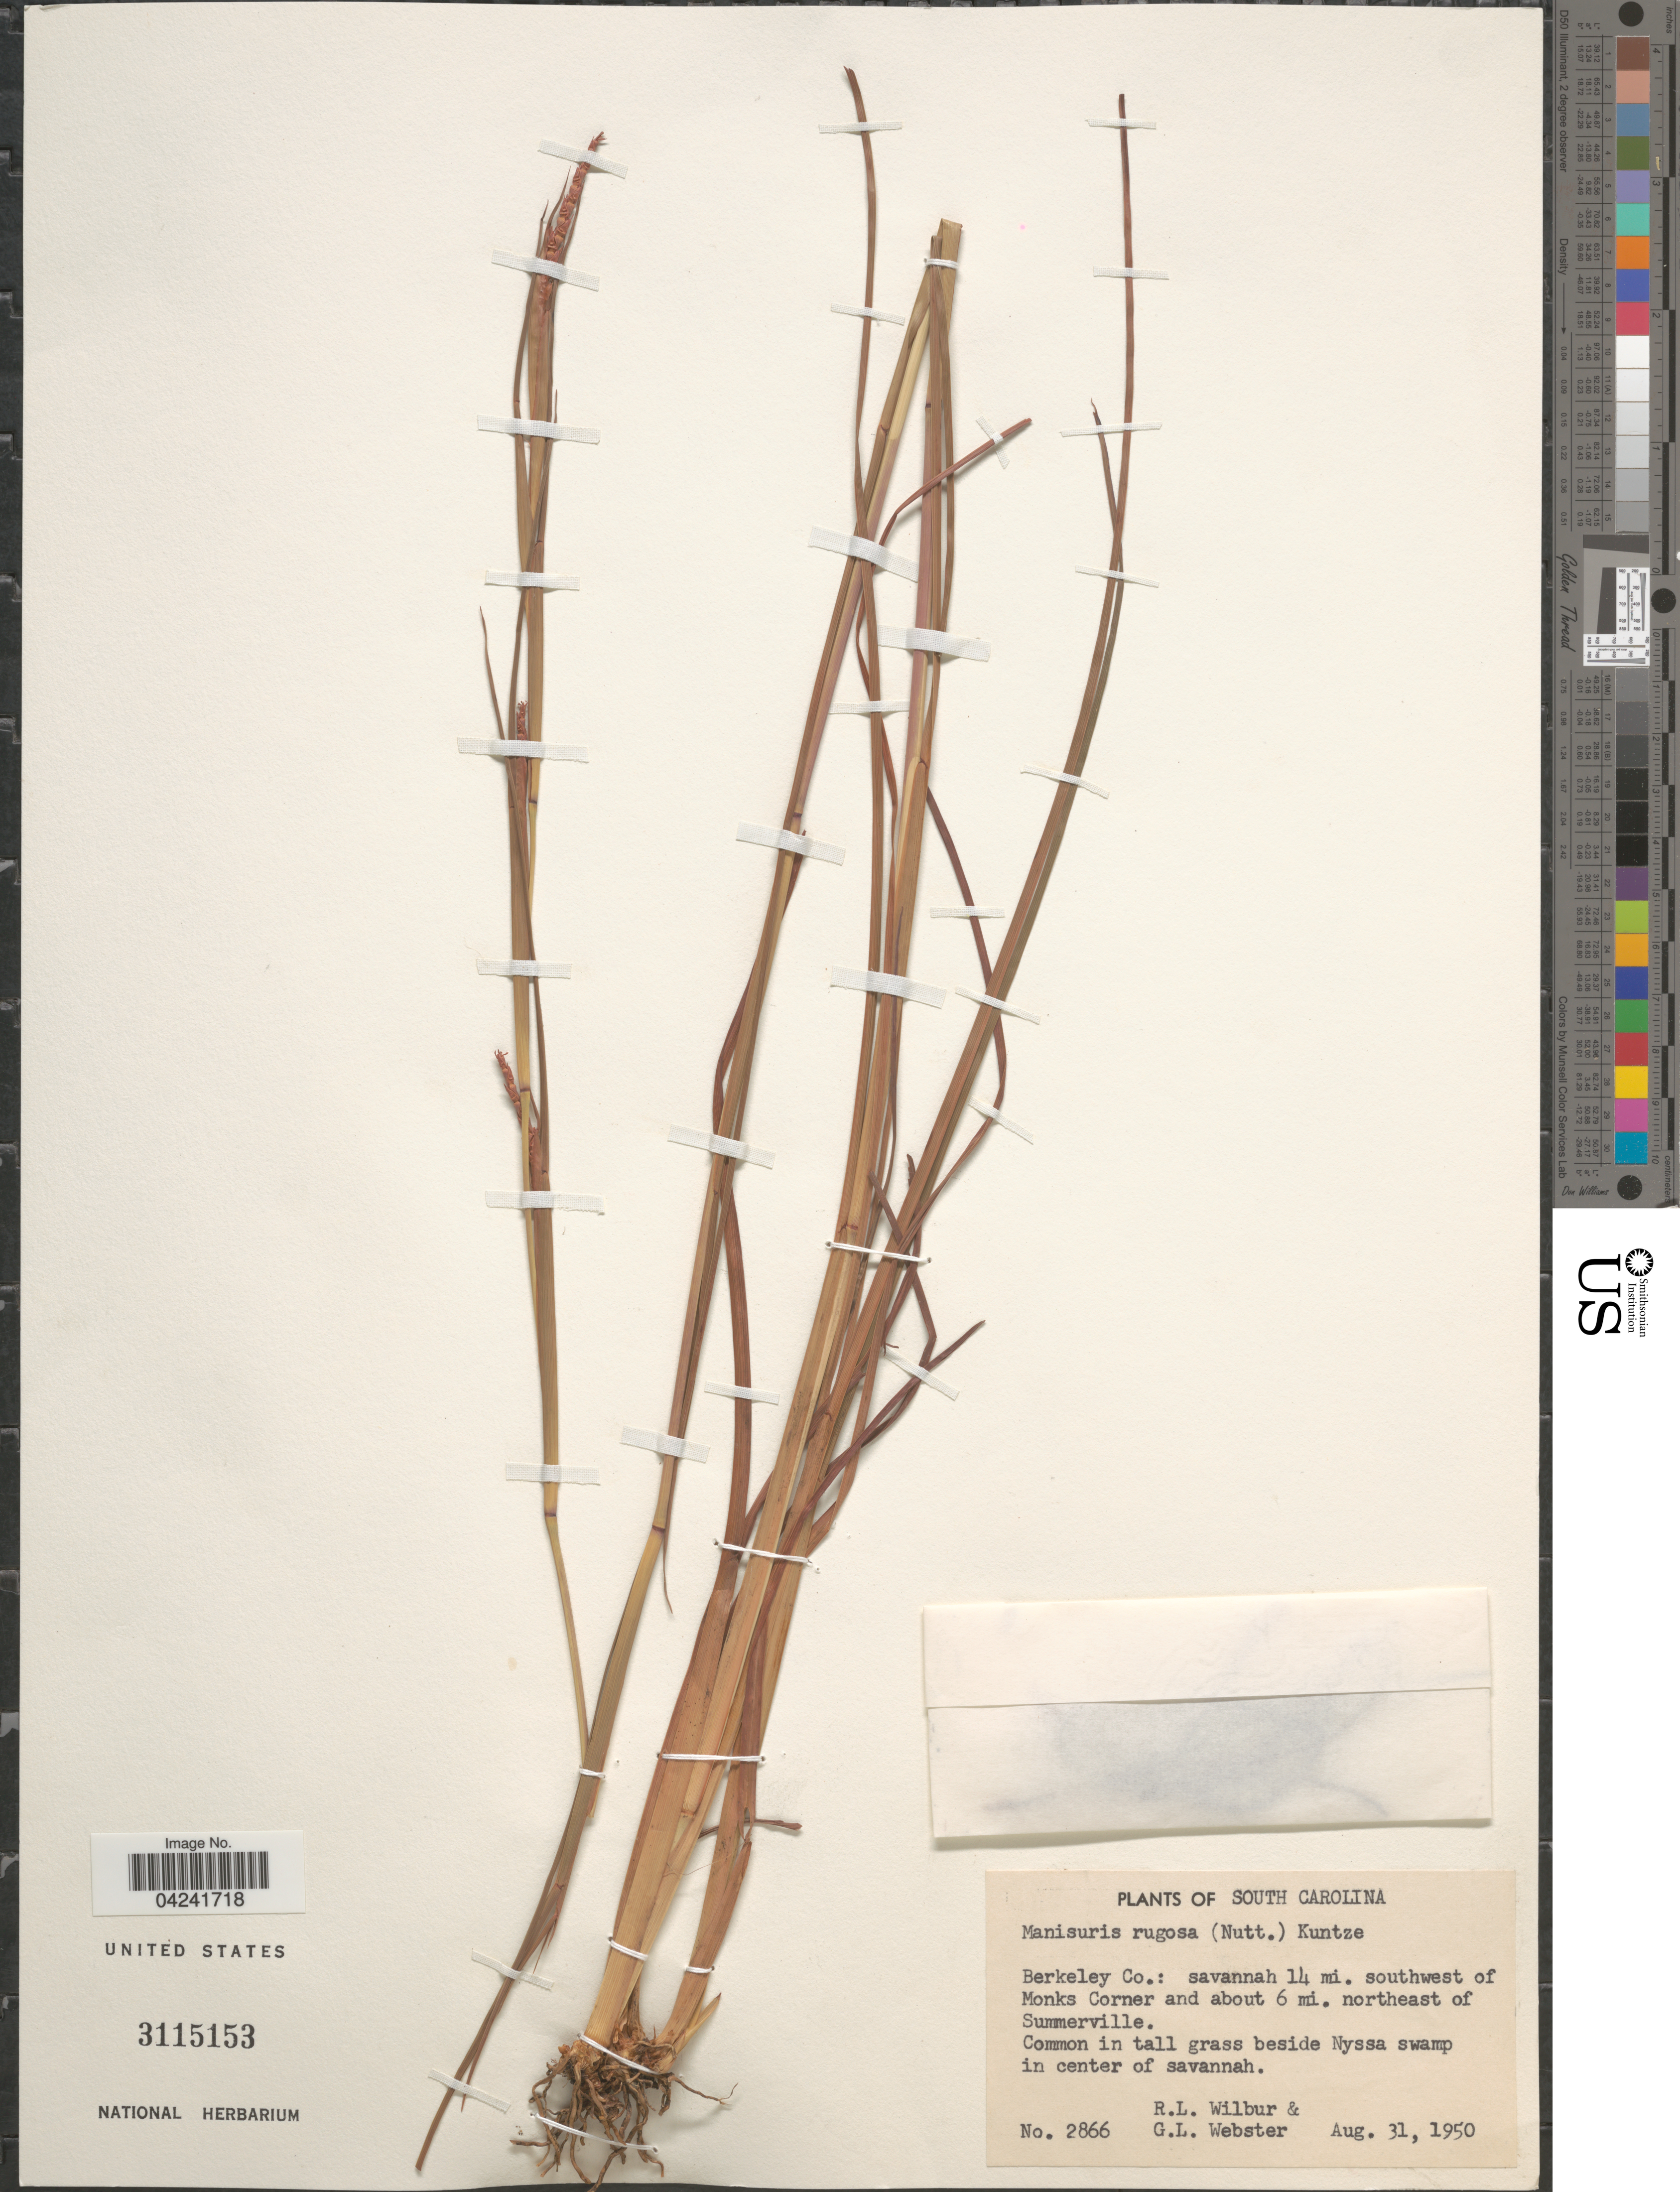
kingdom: Plantae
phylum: Tracheophyta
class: Liliopsida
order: Poales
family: Poaceae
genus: Mnesithea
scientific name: Mnesithea rugosa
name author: (Nutt.) de Koning & Sosef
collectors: R. L. Wilbur & G. L. Webster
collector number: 2866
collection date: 1950-08-31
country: United States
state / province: South Carolina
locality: Berkeley Co.: savannah 14 mi. southwest of Monks Corner and about 6 mi. northeast of Summerville. Common in tall grass beside Nyssa swamp in center of savannah.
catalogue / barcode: US 3115153